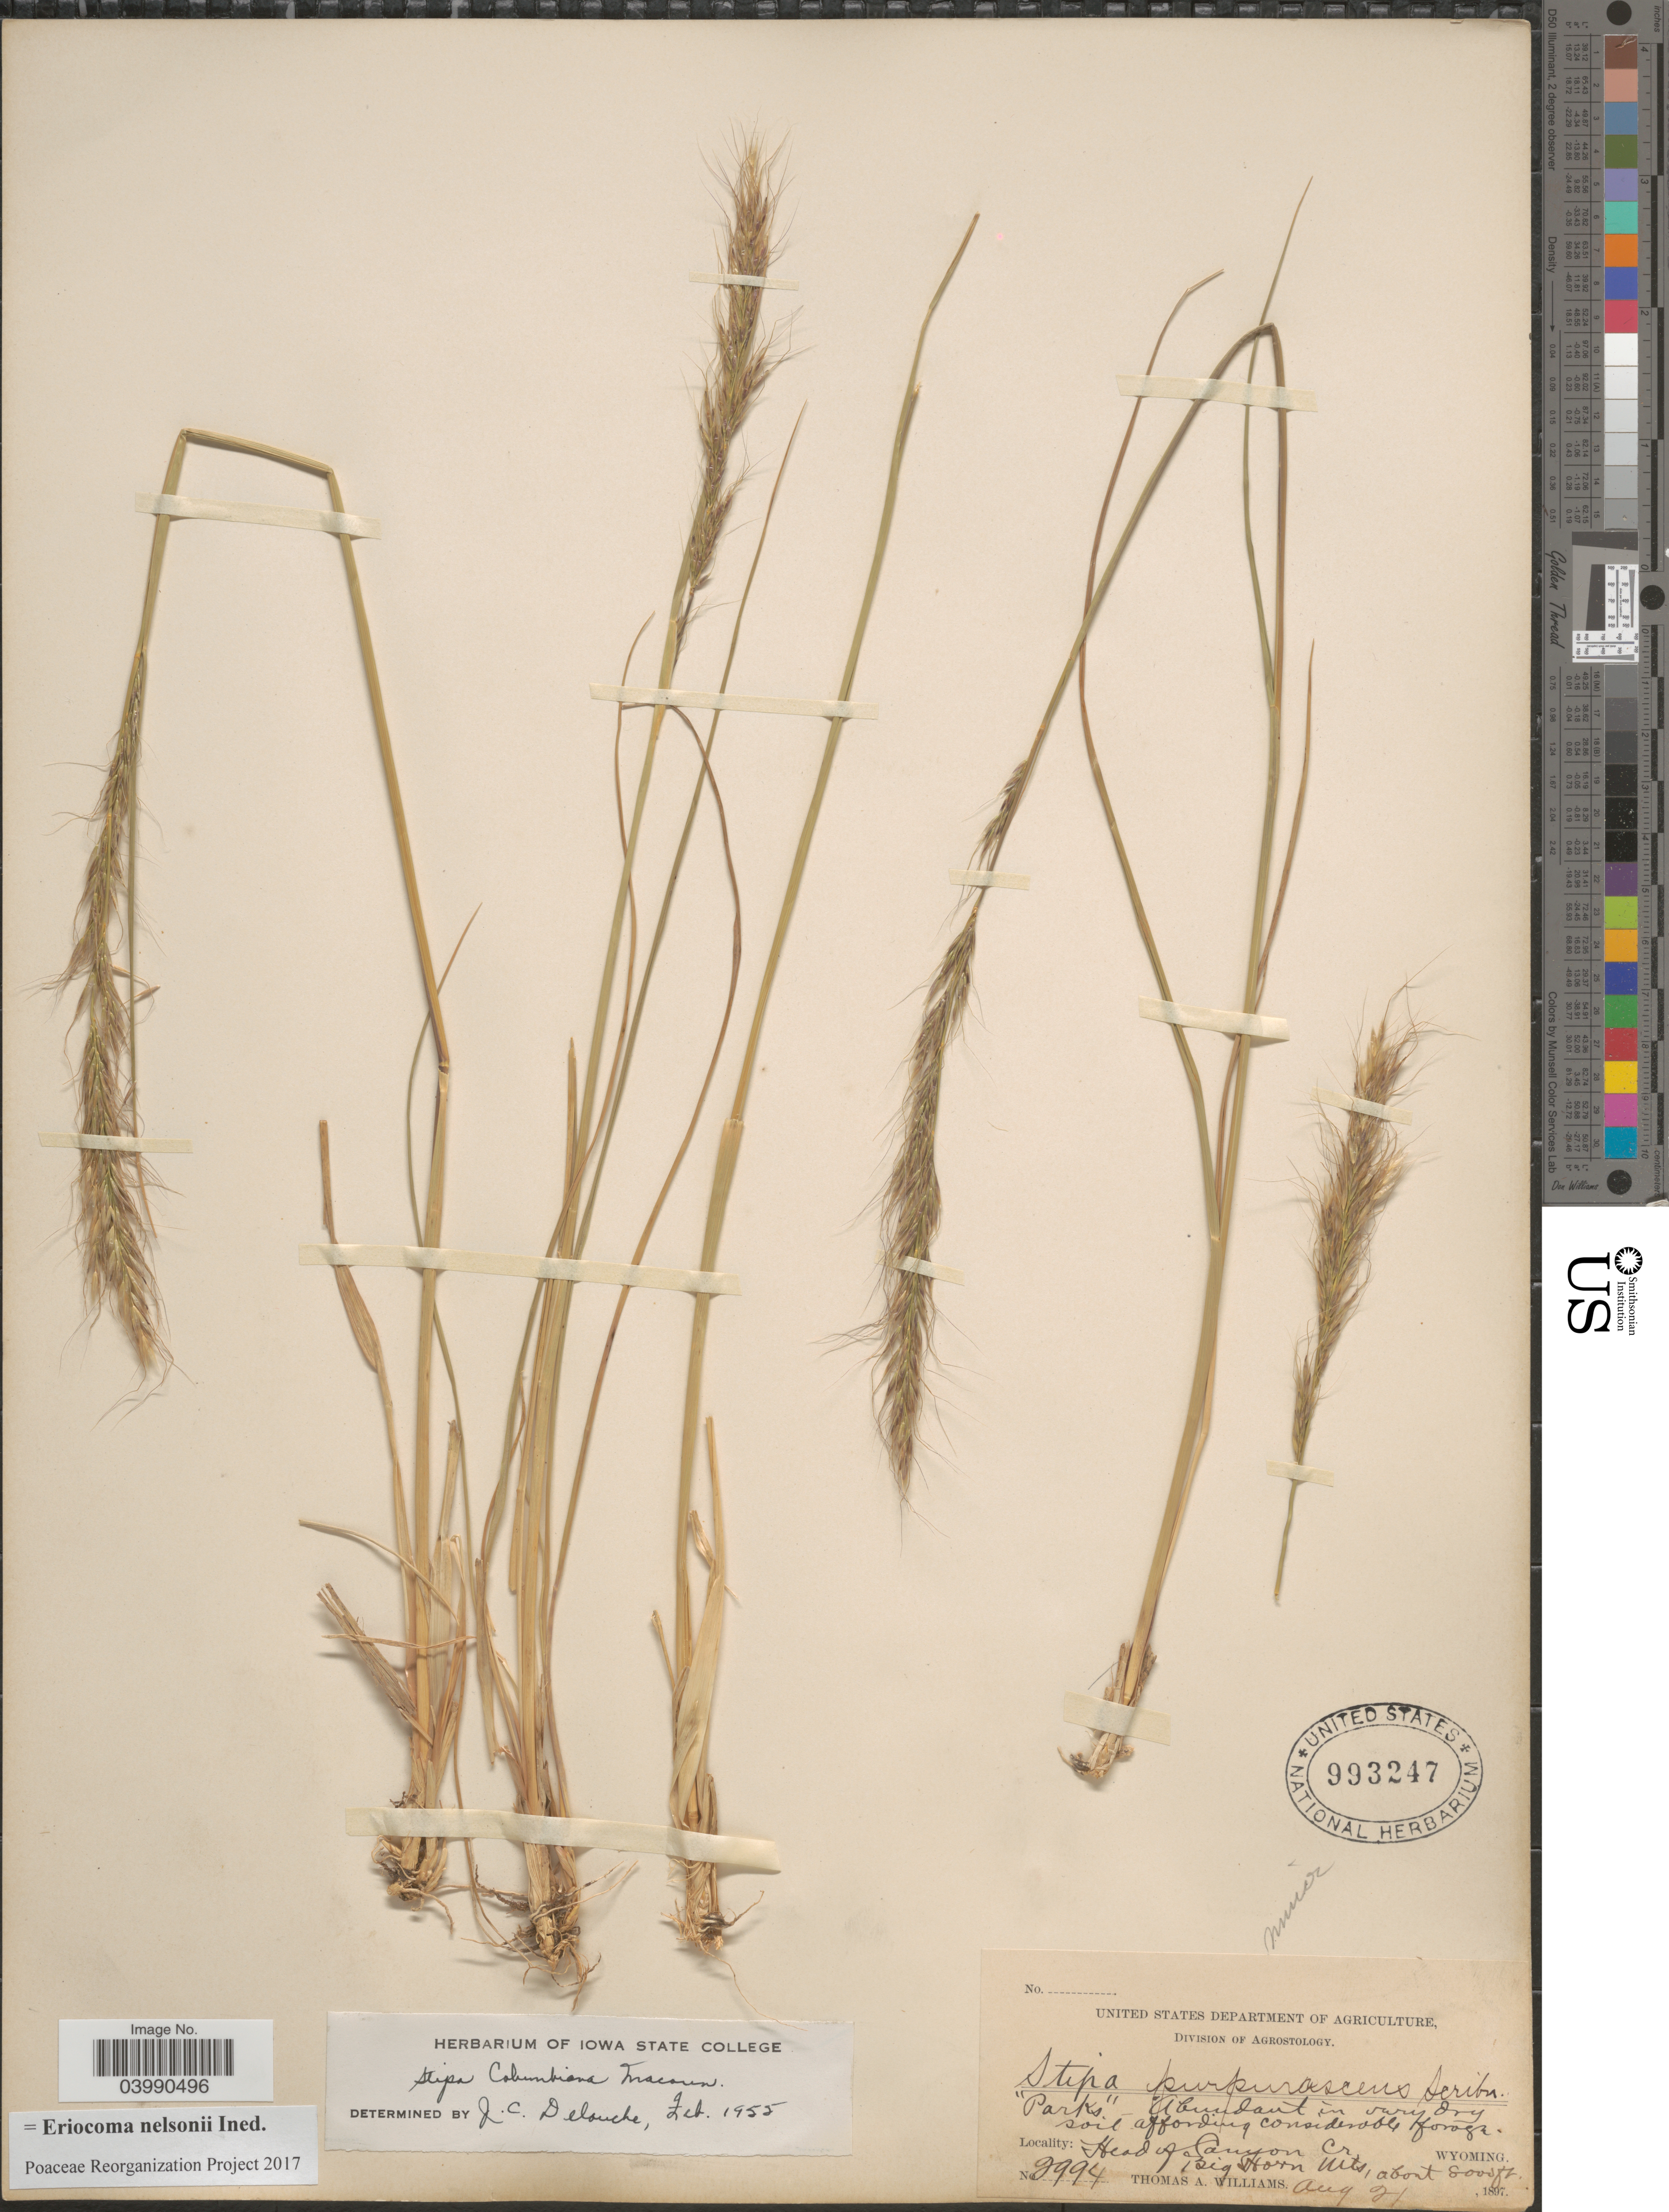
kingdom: Plantae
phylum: Tracheophyta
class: Liliopsida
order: Poales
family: Poaceae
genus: Eriocoma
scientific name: Eriocoma nelsonii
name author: (Scribn.) Romasch.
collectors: T. A. Williams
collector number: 2994*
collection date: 1897-08-21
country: United States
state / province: Wyoming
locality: Parks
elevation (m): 2438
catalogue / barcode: US 993247